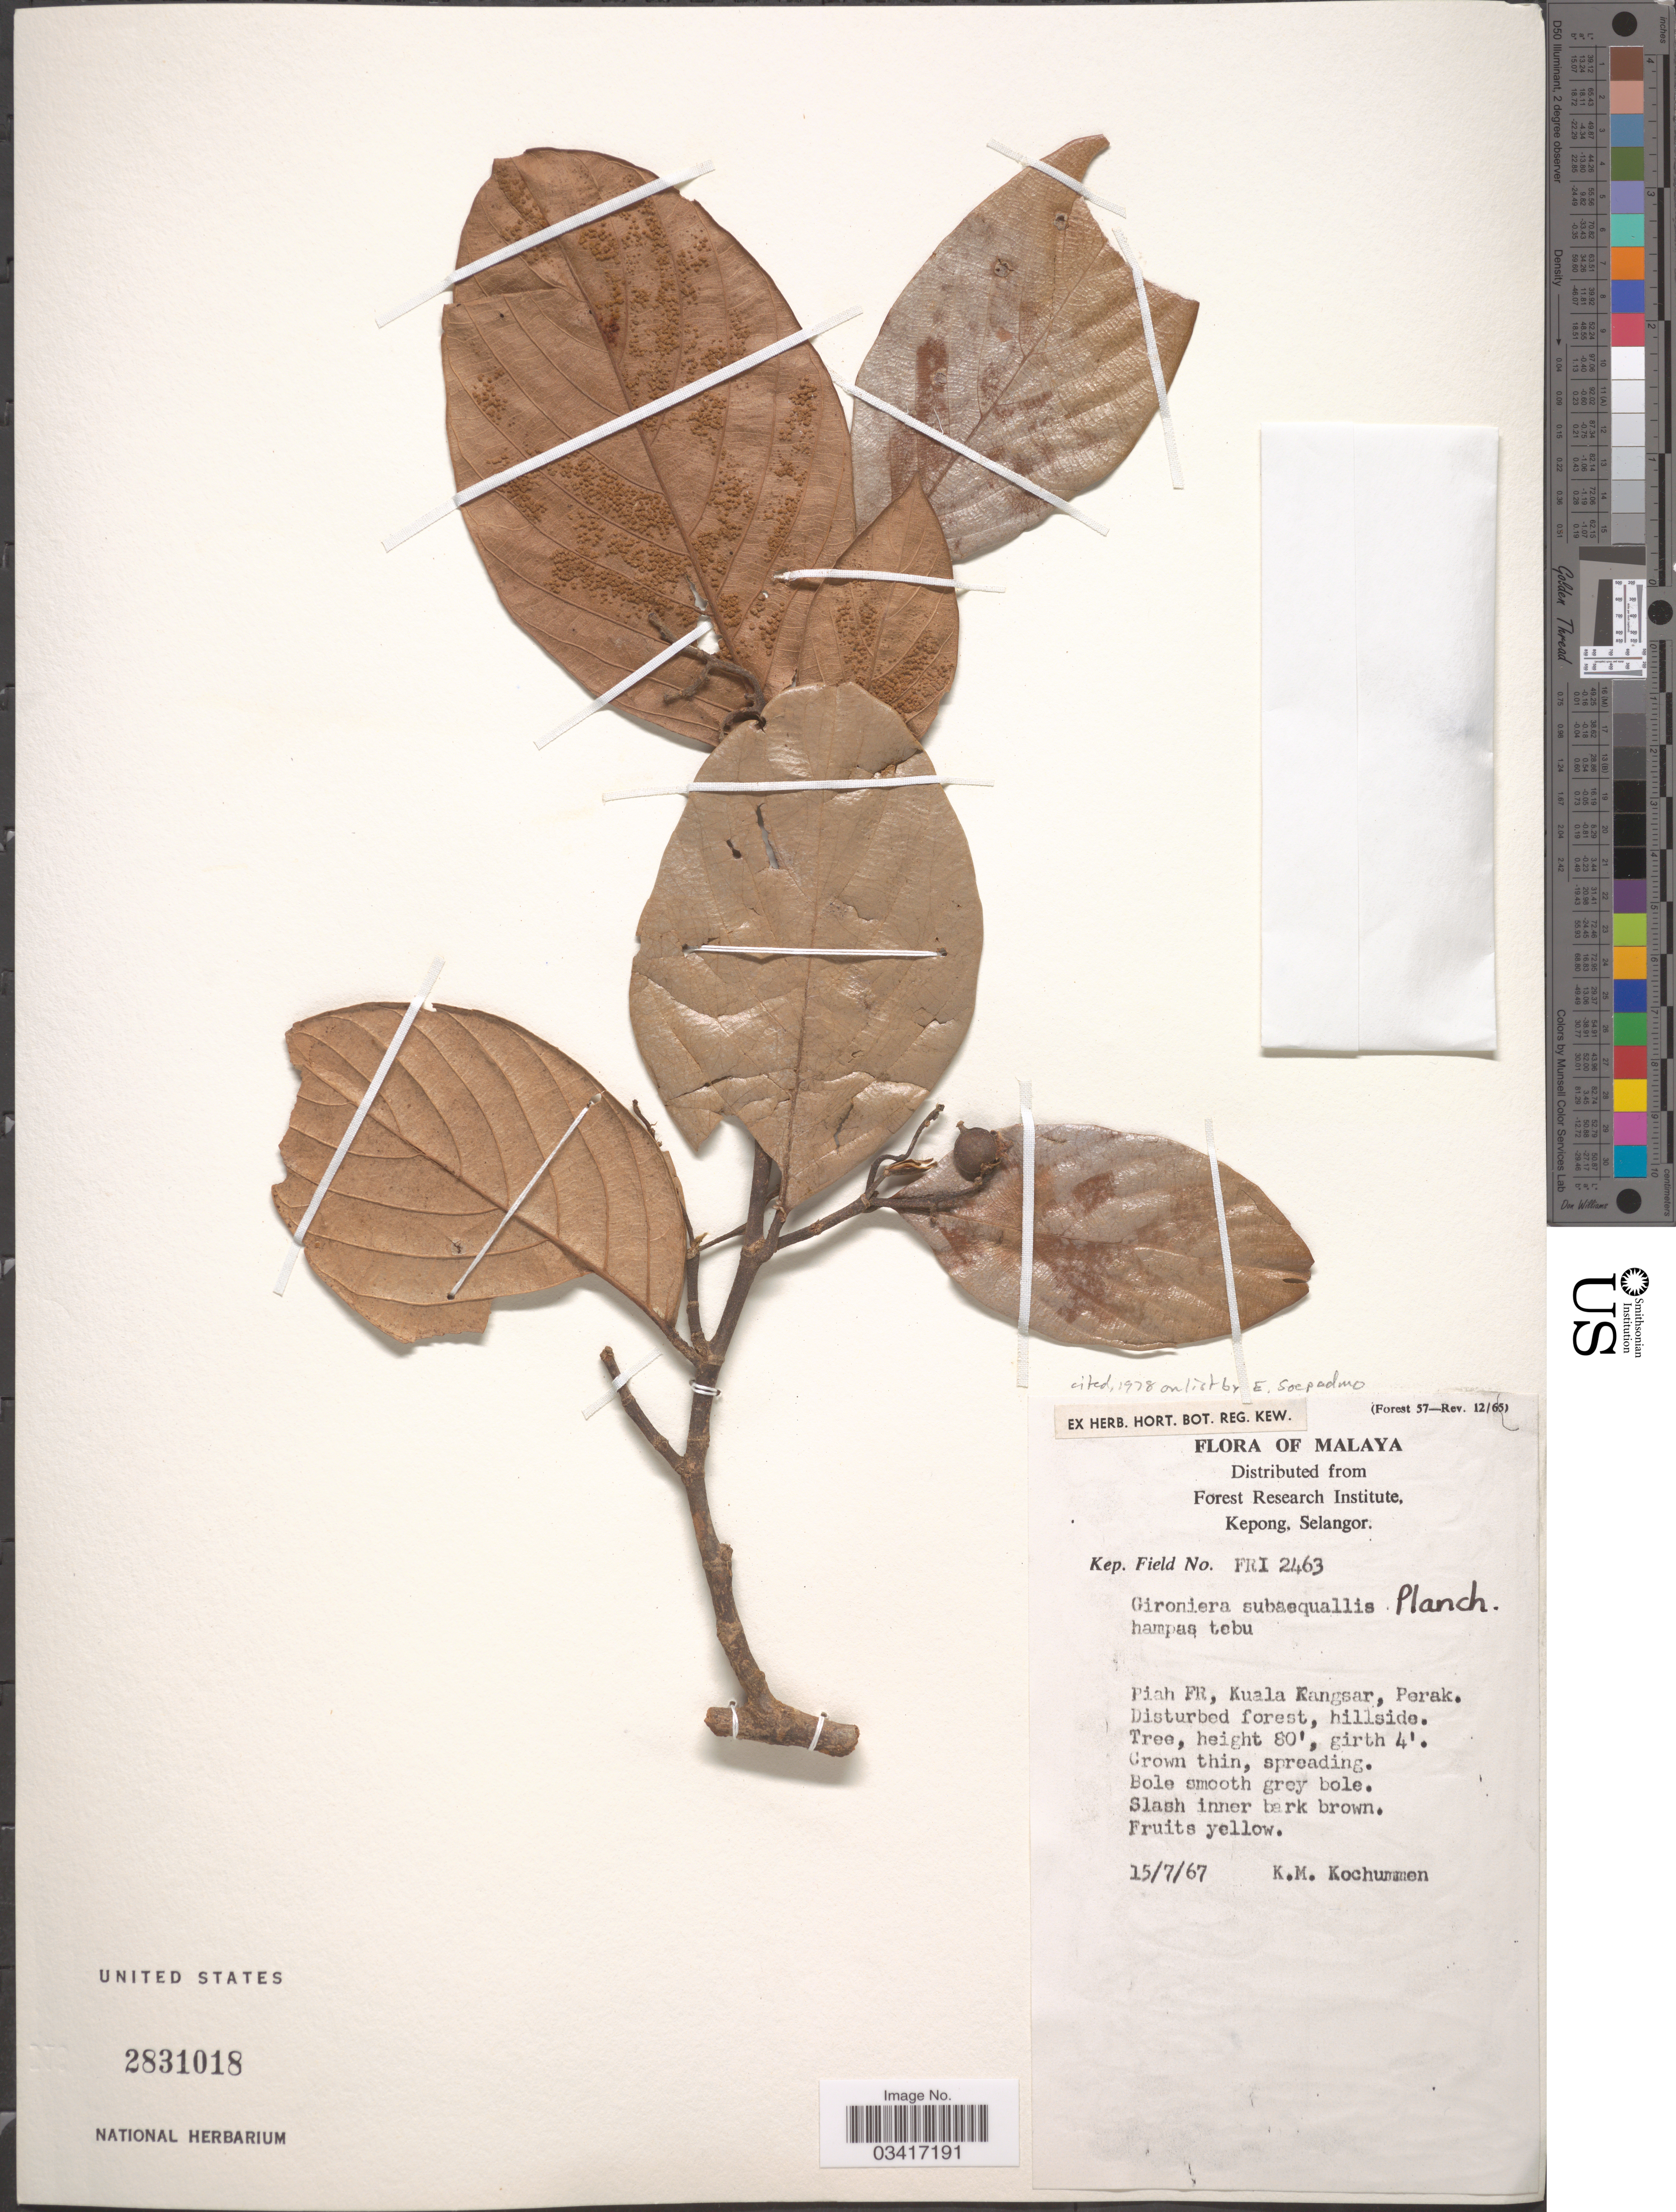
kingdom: Plantae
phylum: Tracheophyta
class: Magnoliopsida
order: Rosales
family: Cannabaceae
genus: Gironniera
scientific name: Gironniera subaequalis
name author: Planch.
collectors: K. Kochummen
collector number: Kep. Field FRI 2463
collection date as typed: Transcribed d/m/y: 15/7/67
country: Malaysia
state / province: Perak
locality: Malaya. Piah FR, Kuala Kangsar.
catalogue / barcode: US 2831018